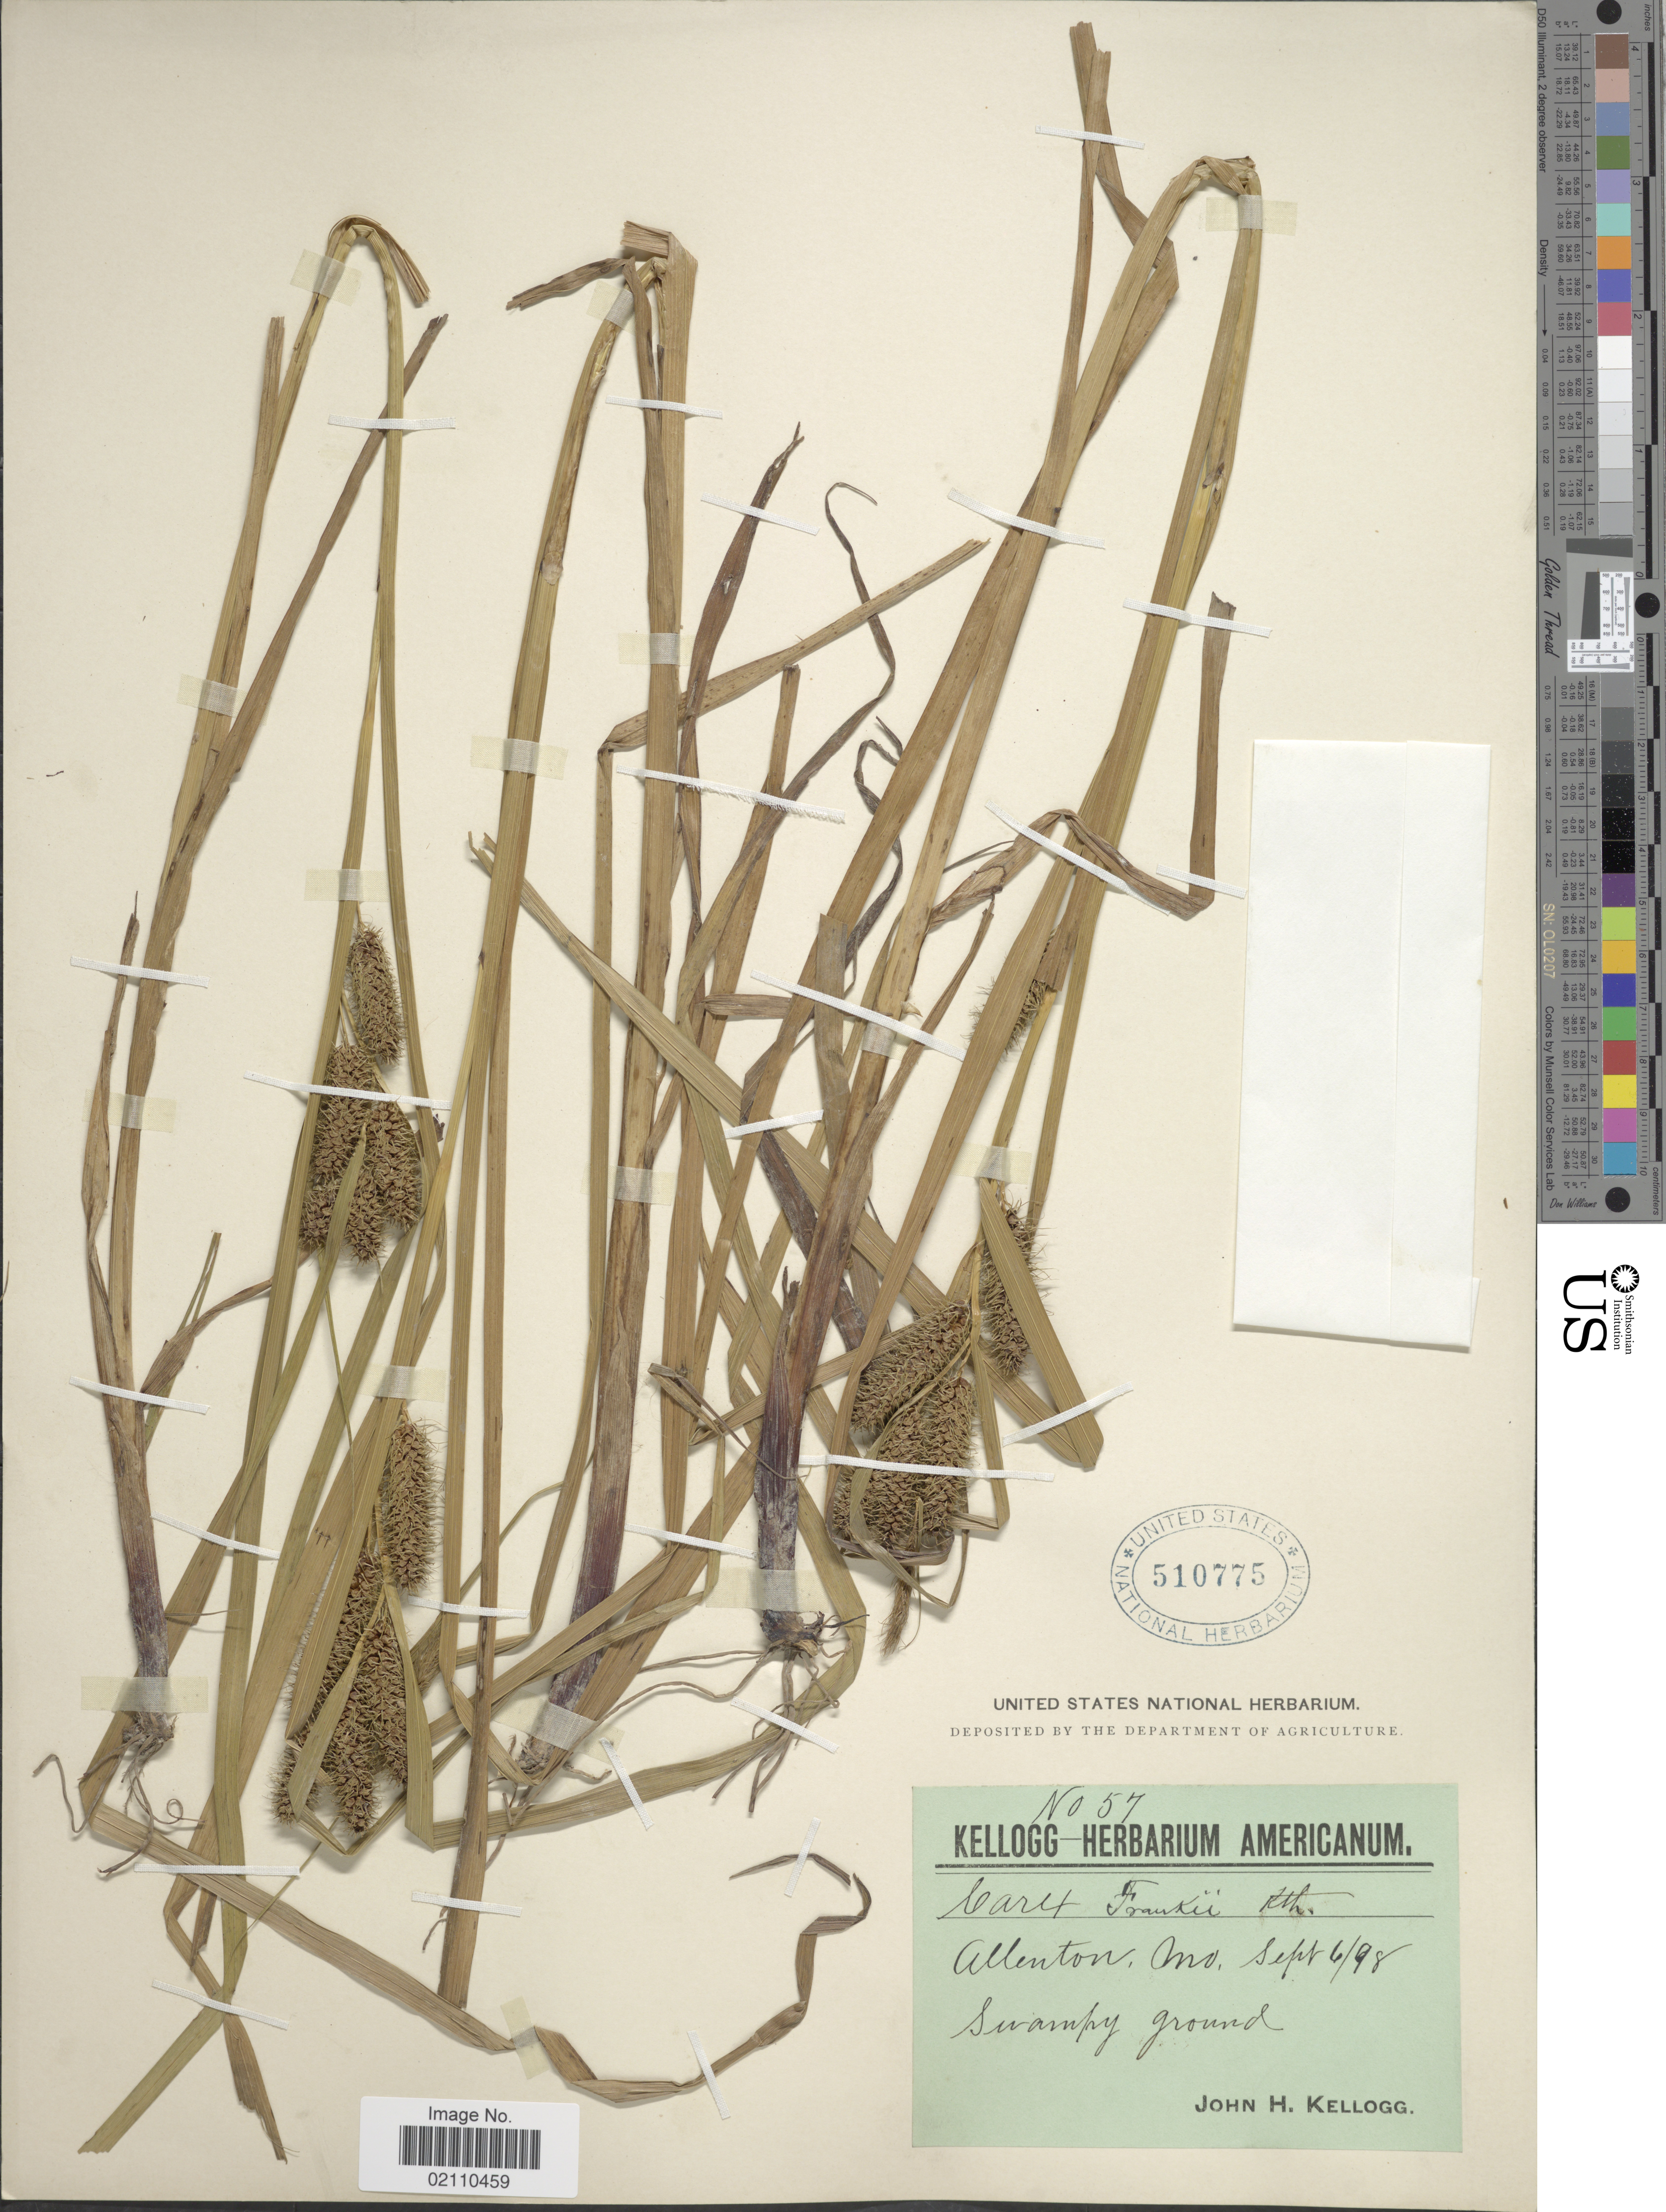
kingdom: Plantae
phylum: Tracheophyta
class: Liliopsida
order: Poales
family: Cyperaceae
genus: Carex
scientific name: Carex frankii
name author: Kunth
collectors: J. H. Kellogg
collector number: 57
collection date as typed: Transcribed d/m/y: 6/9/98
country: United States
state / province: Missouri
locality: Allenton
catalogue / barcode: US 510775